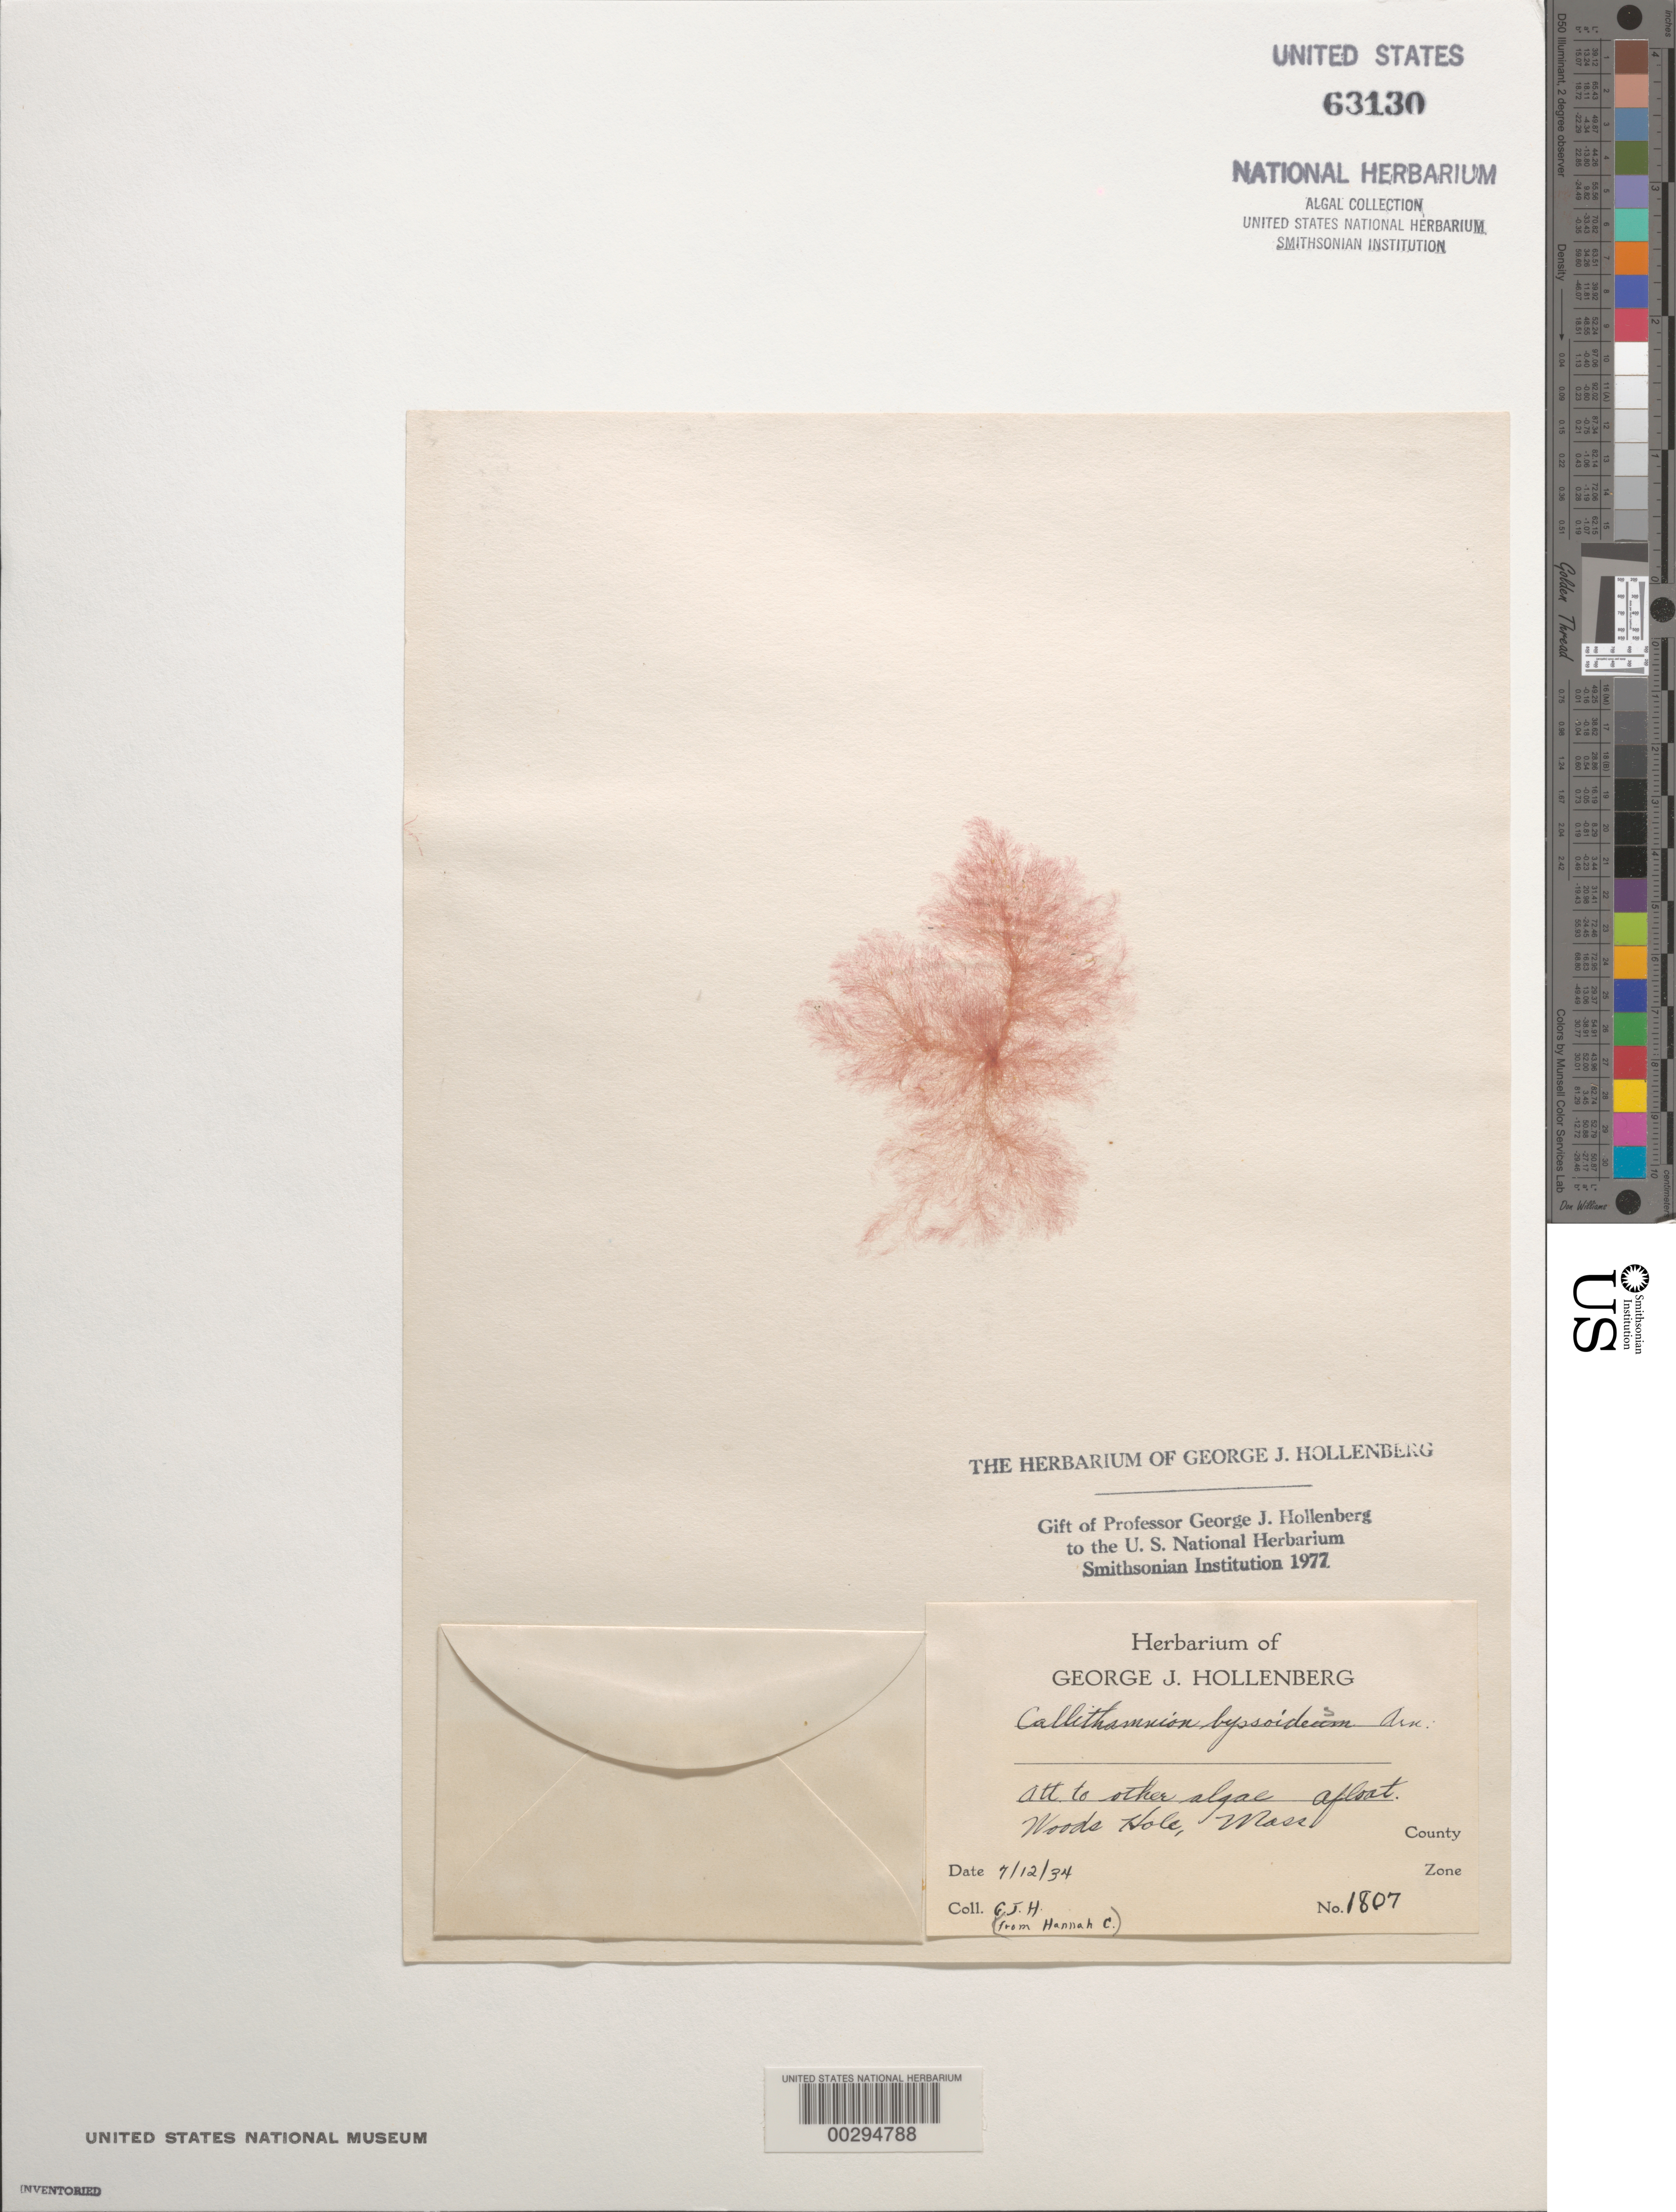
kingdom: Plantae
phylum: Rhodophyta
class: Florideophyceae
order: Ceramiales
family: Callithamniaceae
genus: Aglaothamnion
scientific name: Aglaothamnion tenuissimum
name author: (Bonnem.) Feldm.-Maz.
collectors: G. Hollenberg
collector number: GJH 1807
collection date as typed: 12 Jul 1934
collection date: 1934-07-12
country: United States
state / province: Massachusetts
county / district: Barnstable County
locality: Woods Hole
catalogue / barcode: US 63130